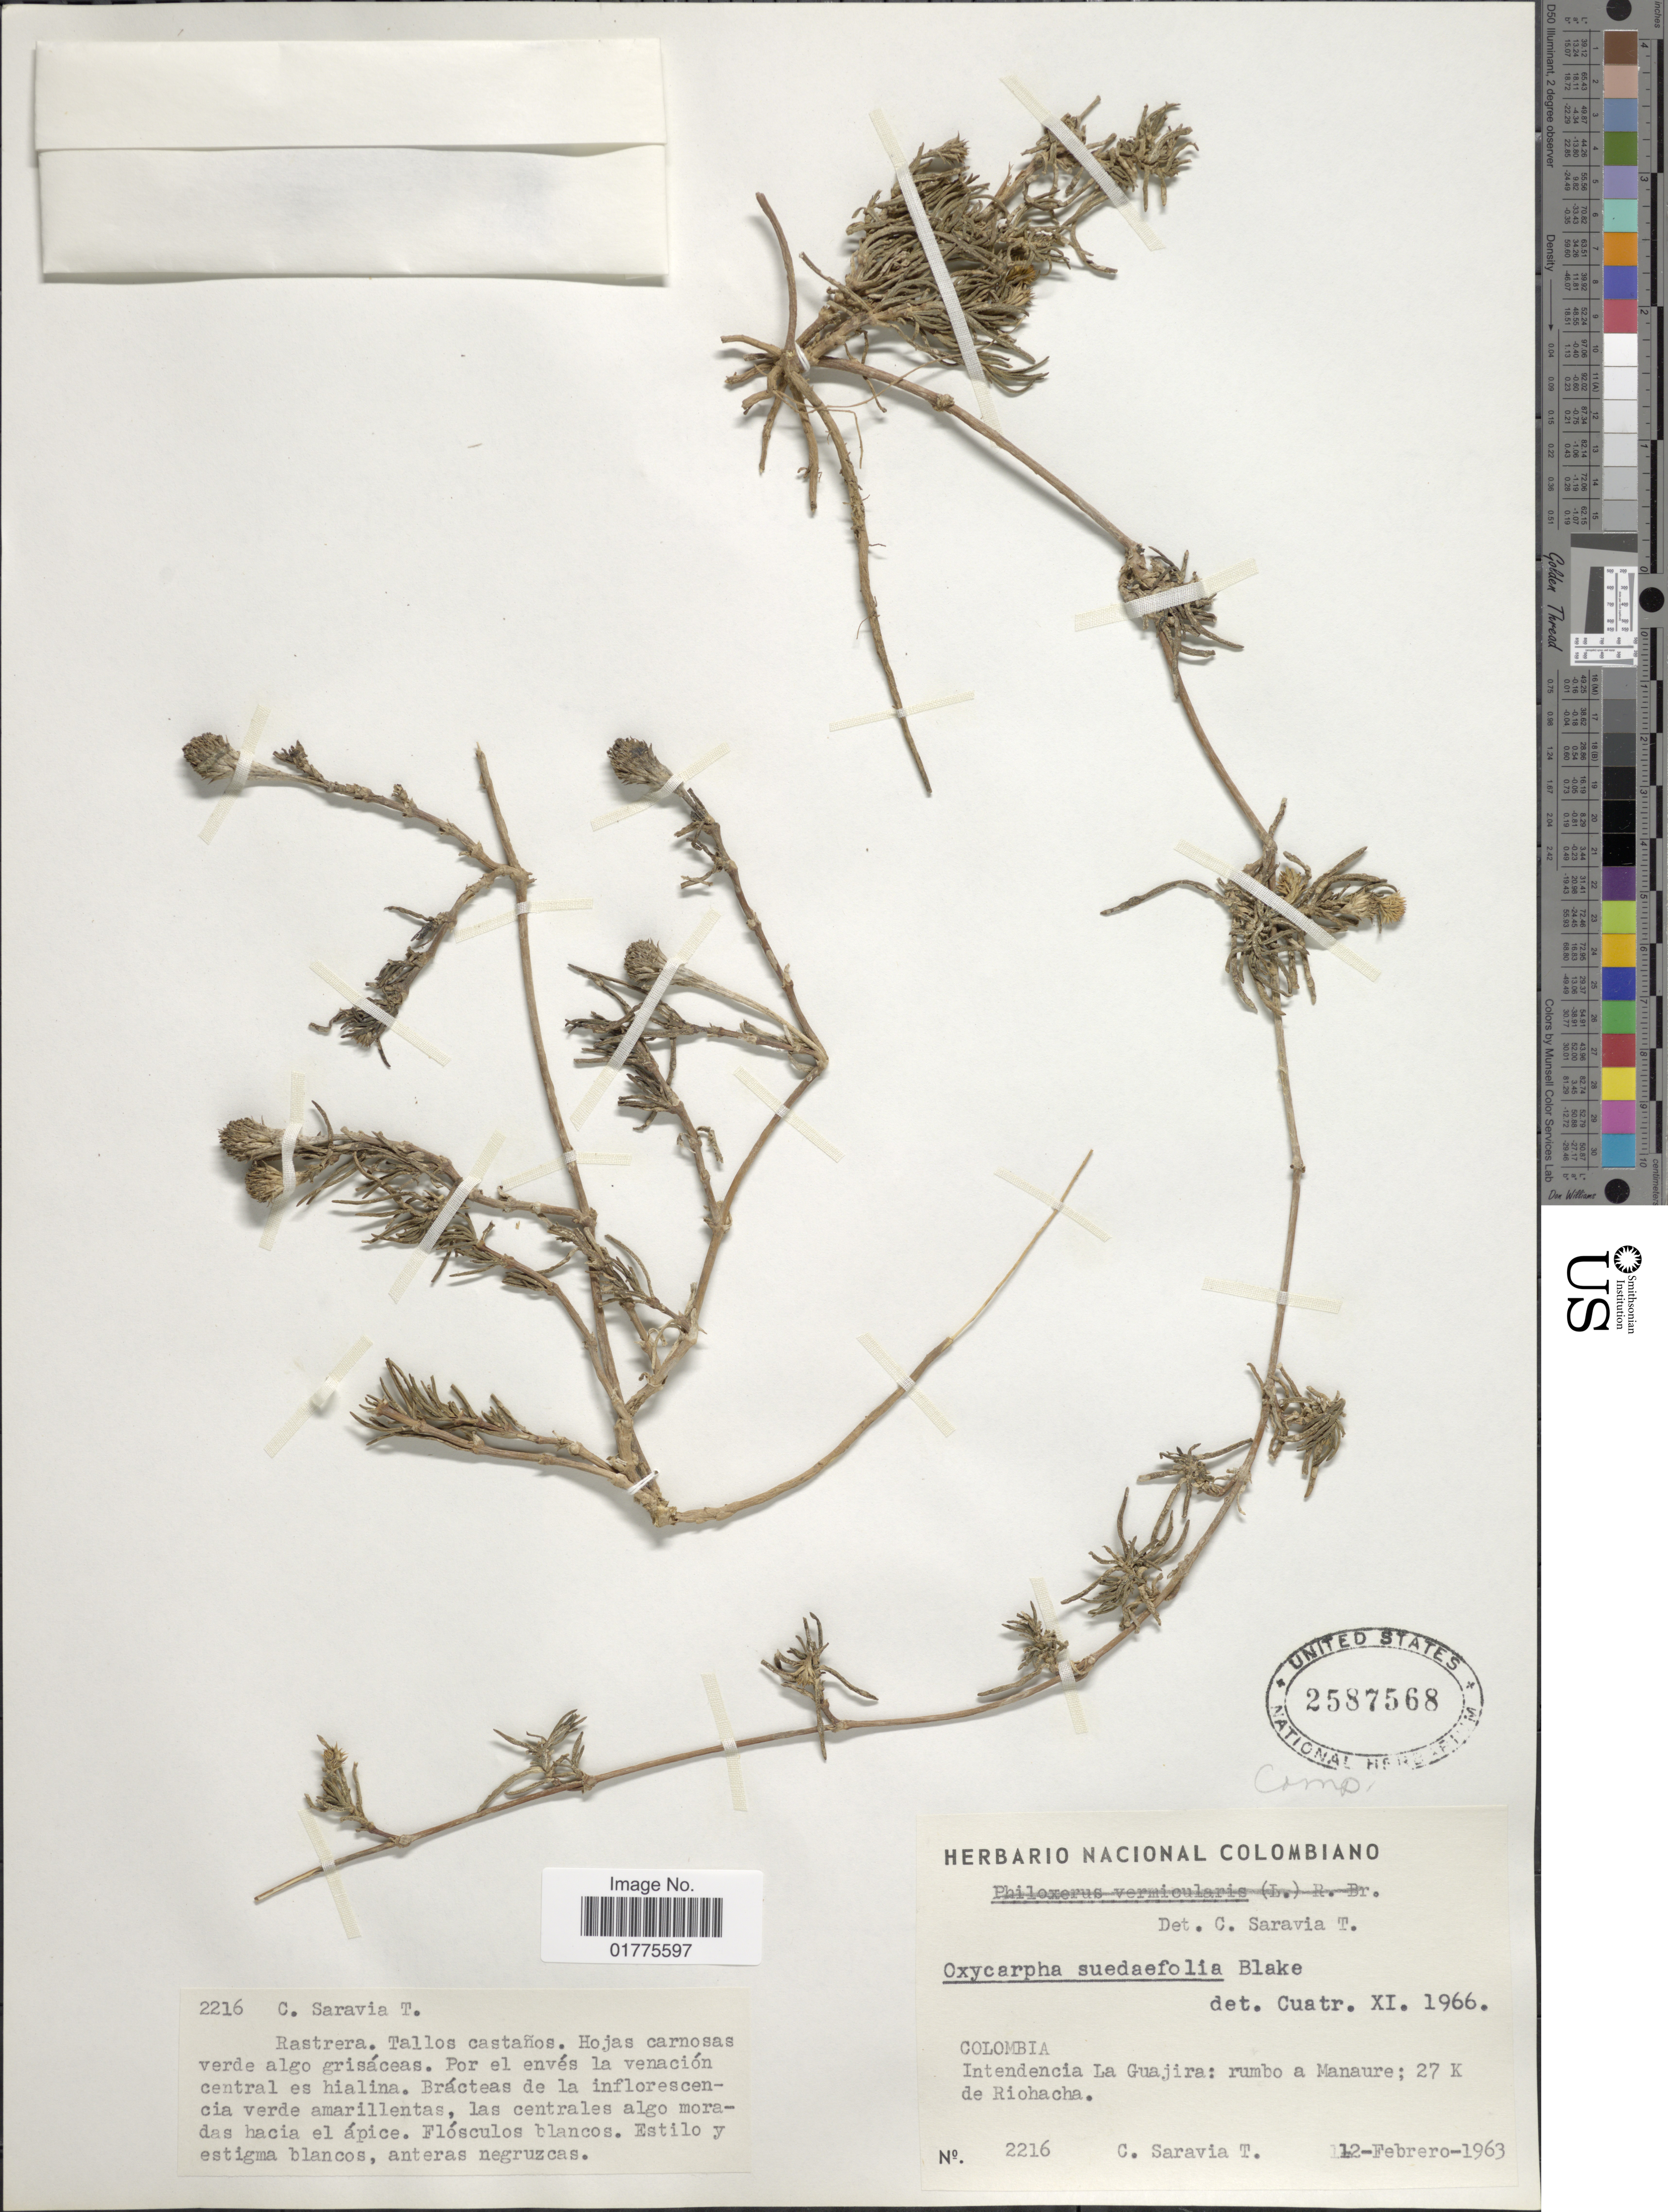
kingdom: Plantae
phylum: Tracheophyta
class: Magnoliopsida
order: Asterales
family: Asteraceae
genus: Oxycarpha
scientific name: Oxycarpha suaedifolia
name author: S.F. Blake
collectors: C. Saravia T.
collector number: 2216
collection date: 1963-02-12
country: Colombia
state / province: La Guajira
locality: Intendencia La Guajira: rumbo a Manaure; 27 K de Riohacha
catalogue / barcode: US 2587568